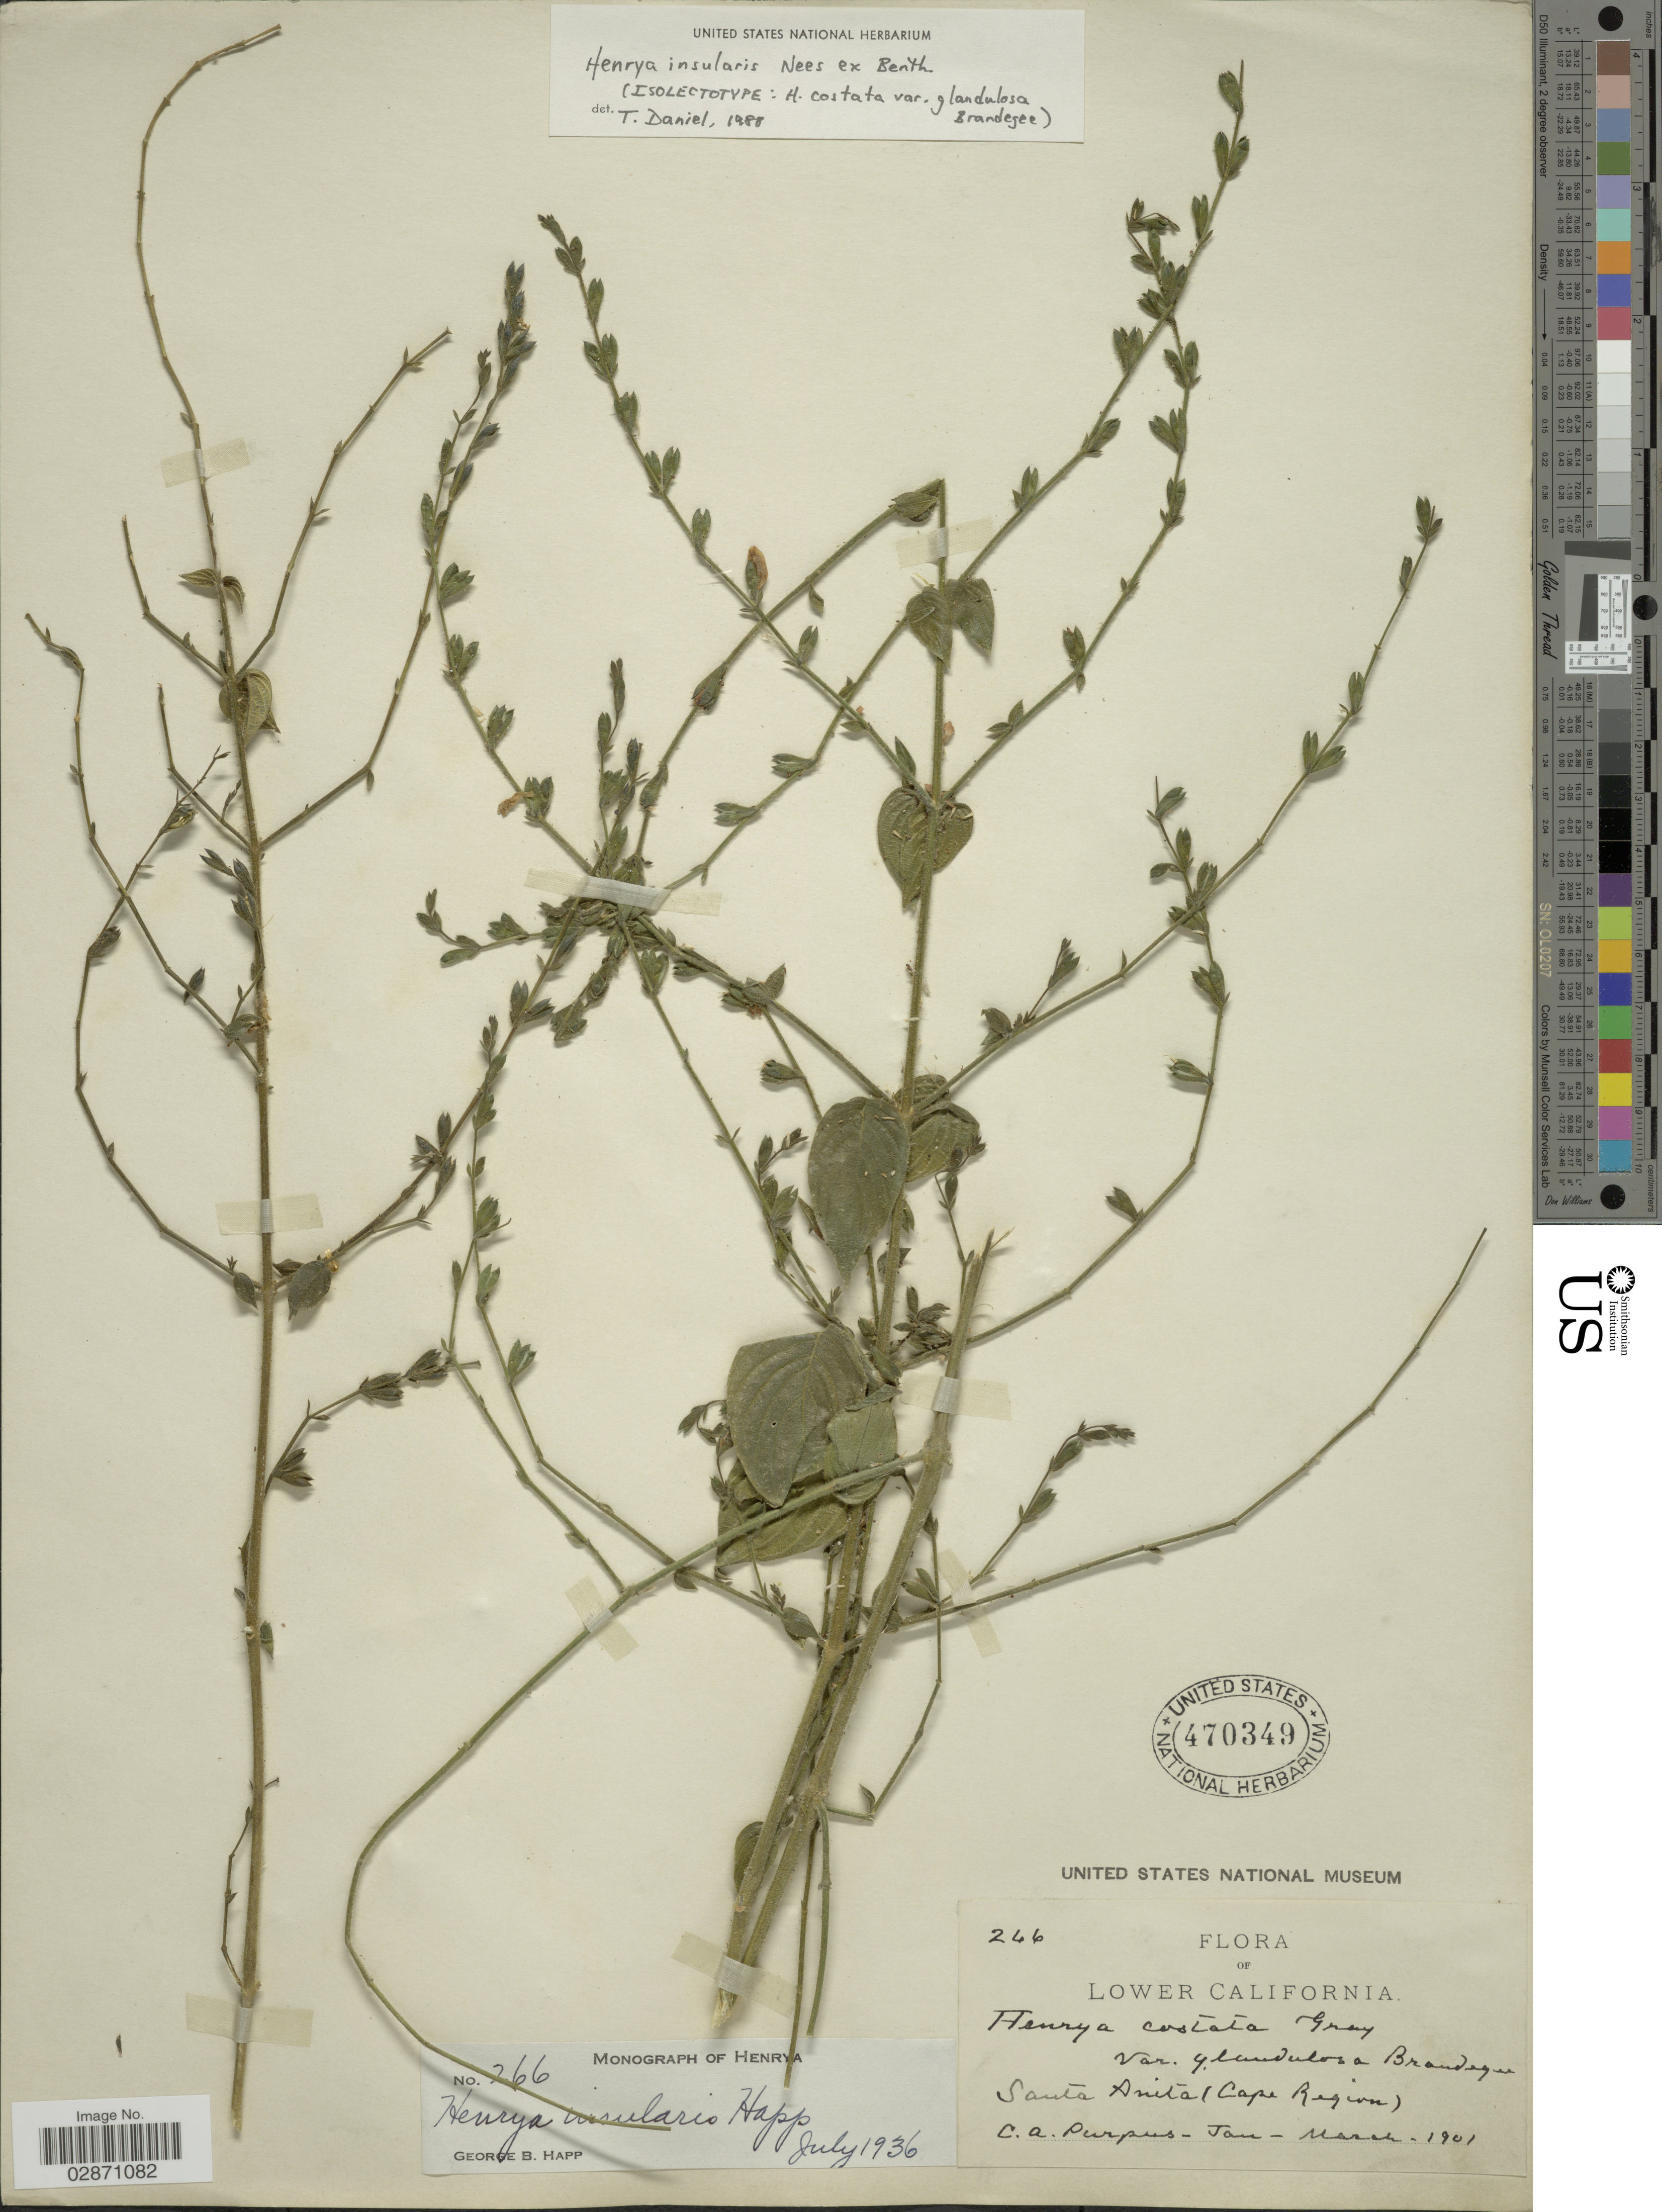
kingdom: Plantae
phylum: Tracheophyta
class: Magnoliopsida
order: Lamiales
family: Acanthaceae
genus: Henrya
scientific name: Henrya insularis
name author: Nees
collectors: C. A. Purpus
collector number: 246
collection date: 1901-01/1901-03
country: Mexico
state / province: Baja California Sur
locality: Lower California, Santa Anita (Cape Region).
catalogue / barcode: US 470349